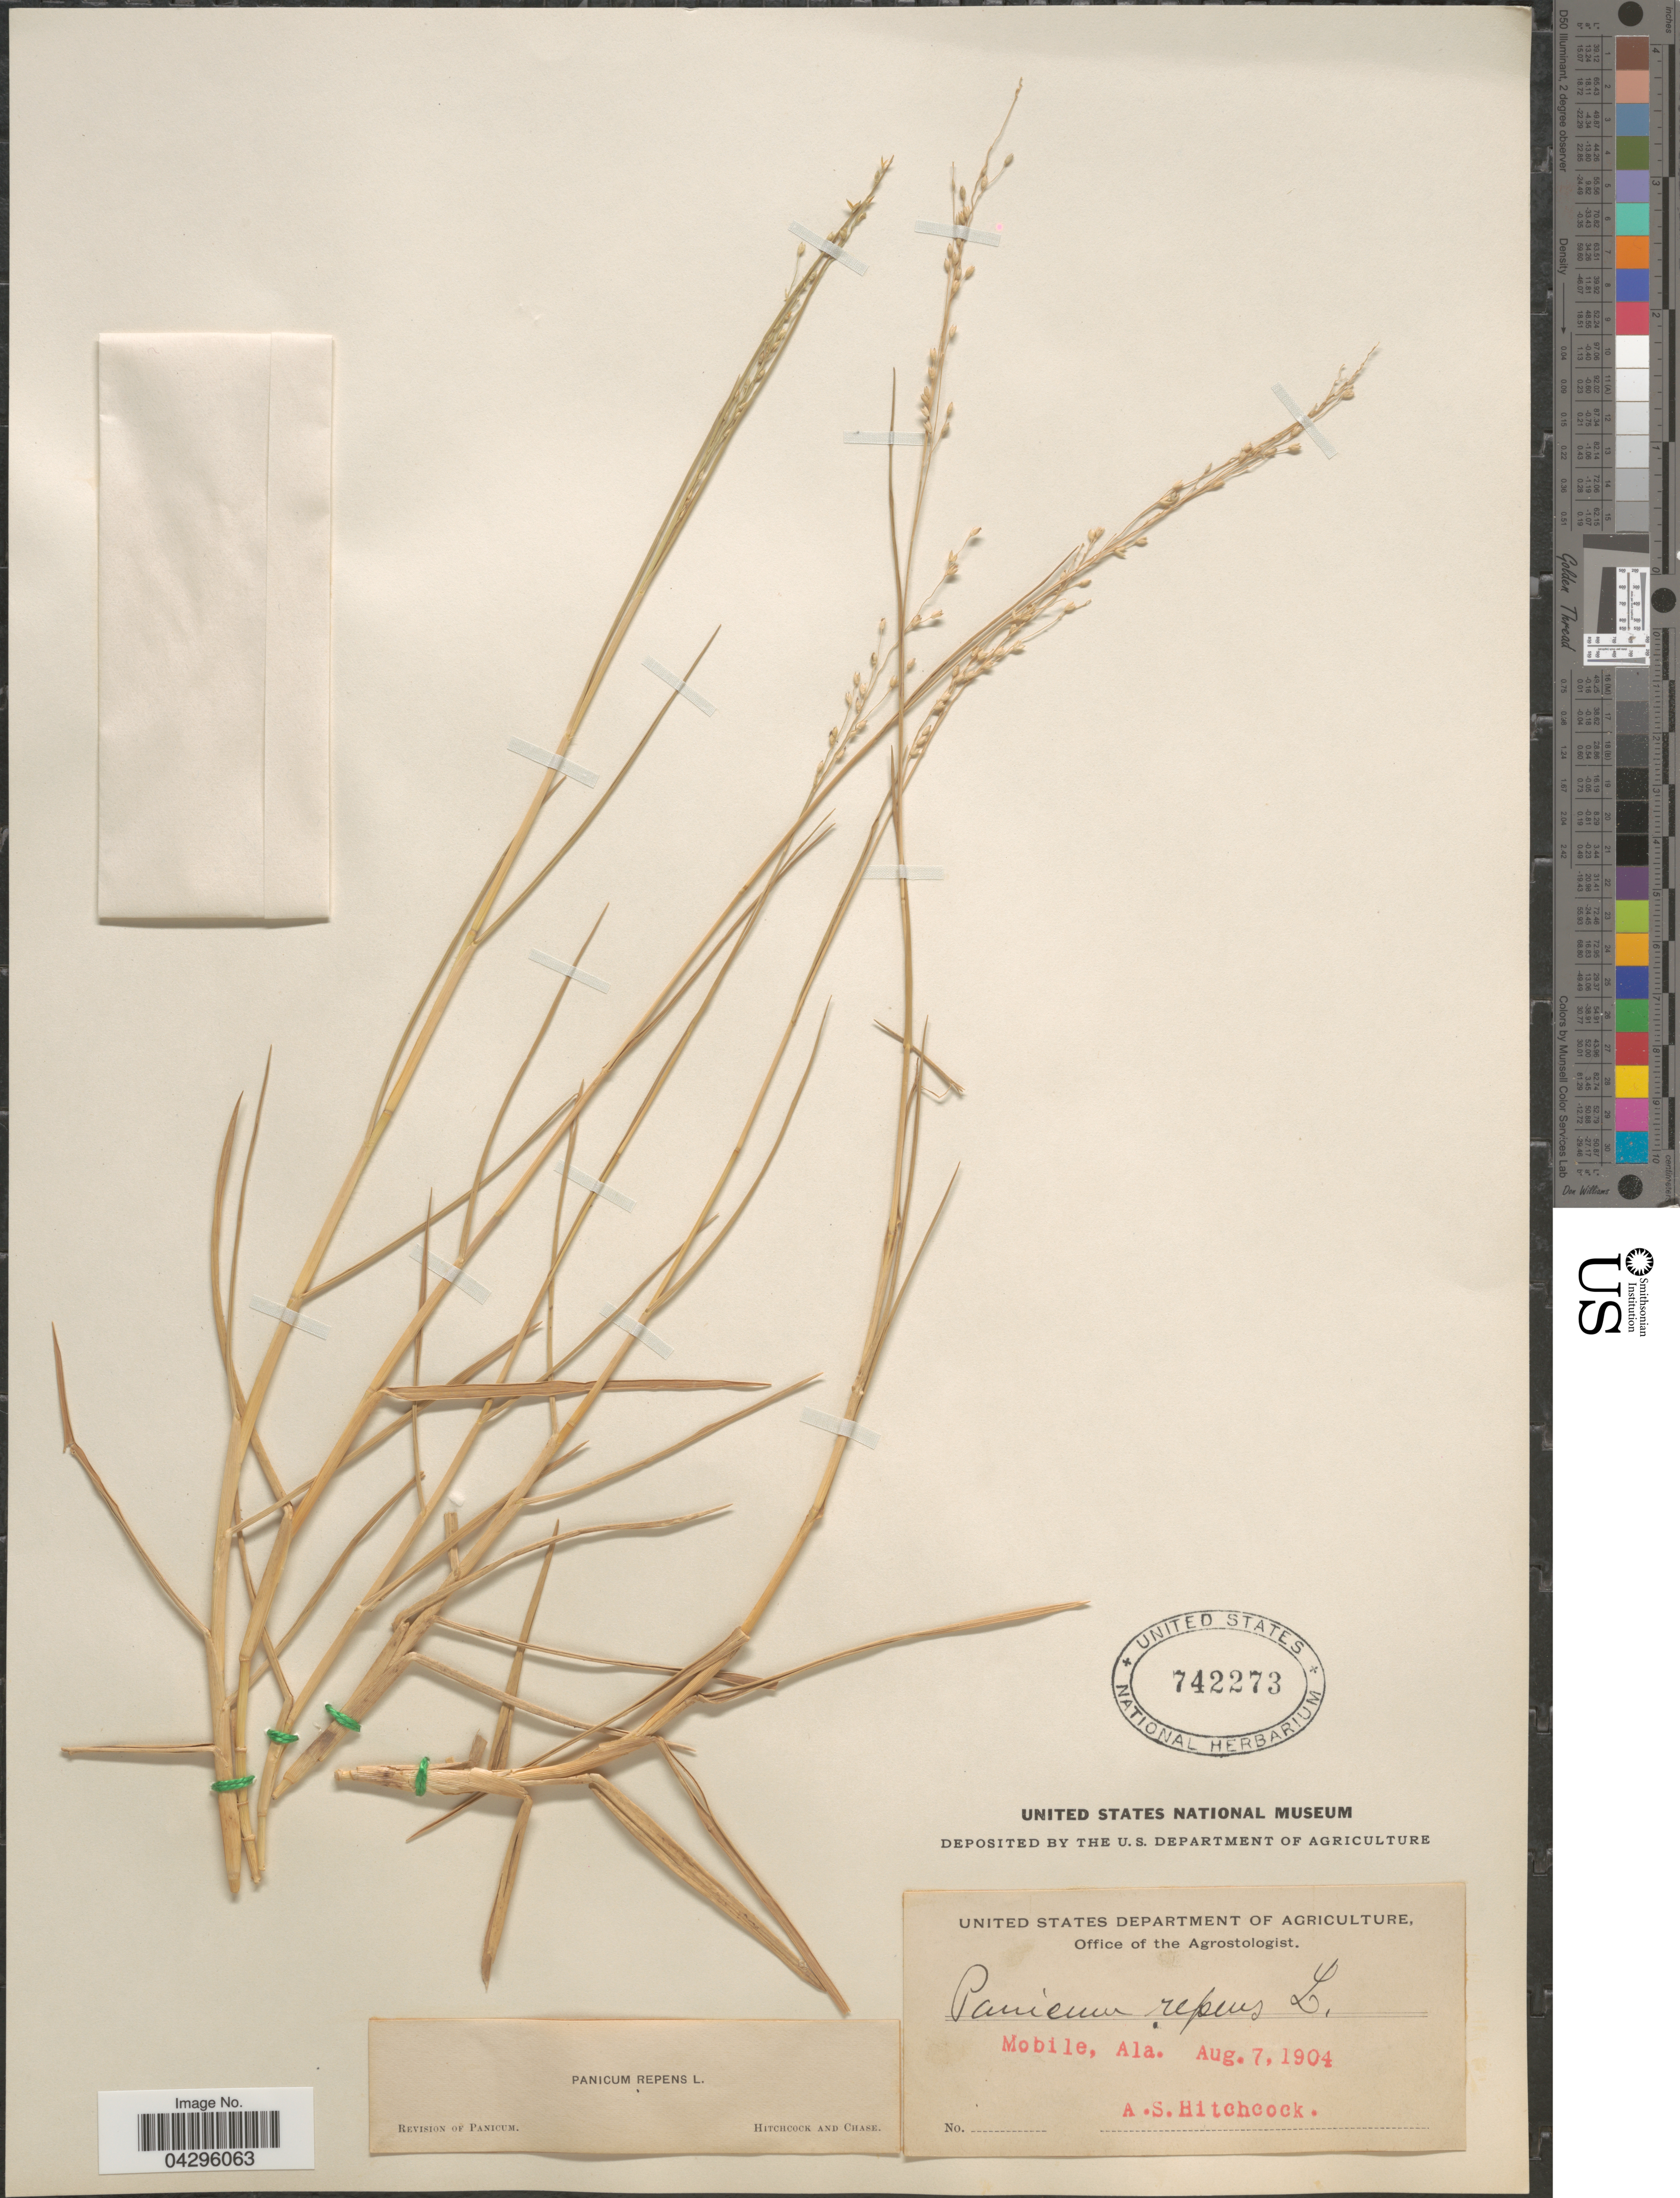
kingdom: Plantae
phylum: Tracheophyta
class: Liliopsida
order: Poales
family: Poaceae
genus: Panicum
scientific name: Panicum repens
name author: L.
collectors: A. S. Hitchcock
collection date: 1904-08-07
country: United States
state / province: Alabama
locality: Mobile.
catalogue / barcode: US 742273